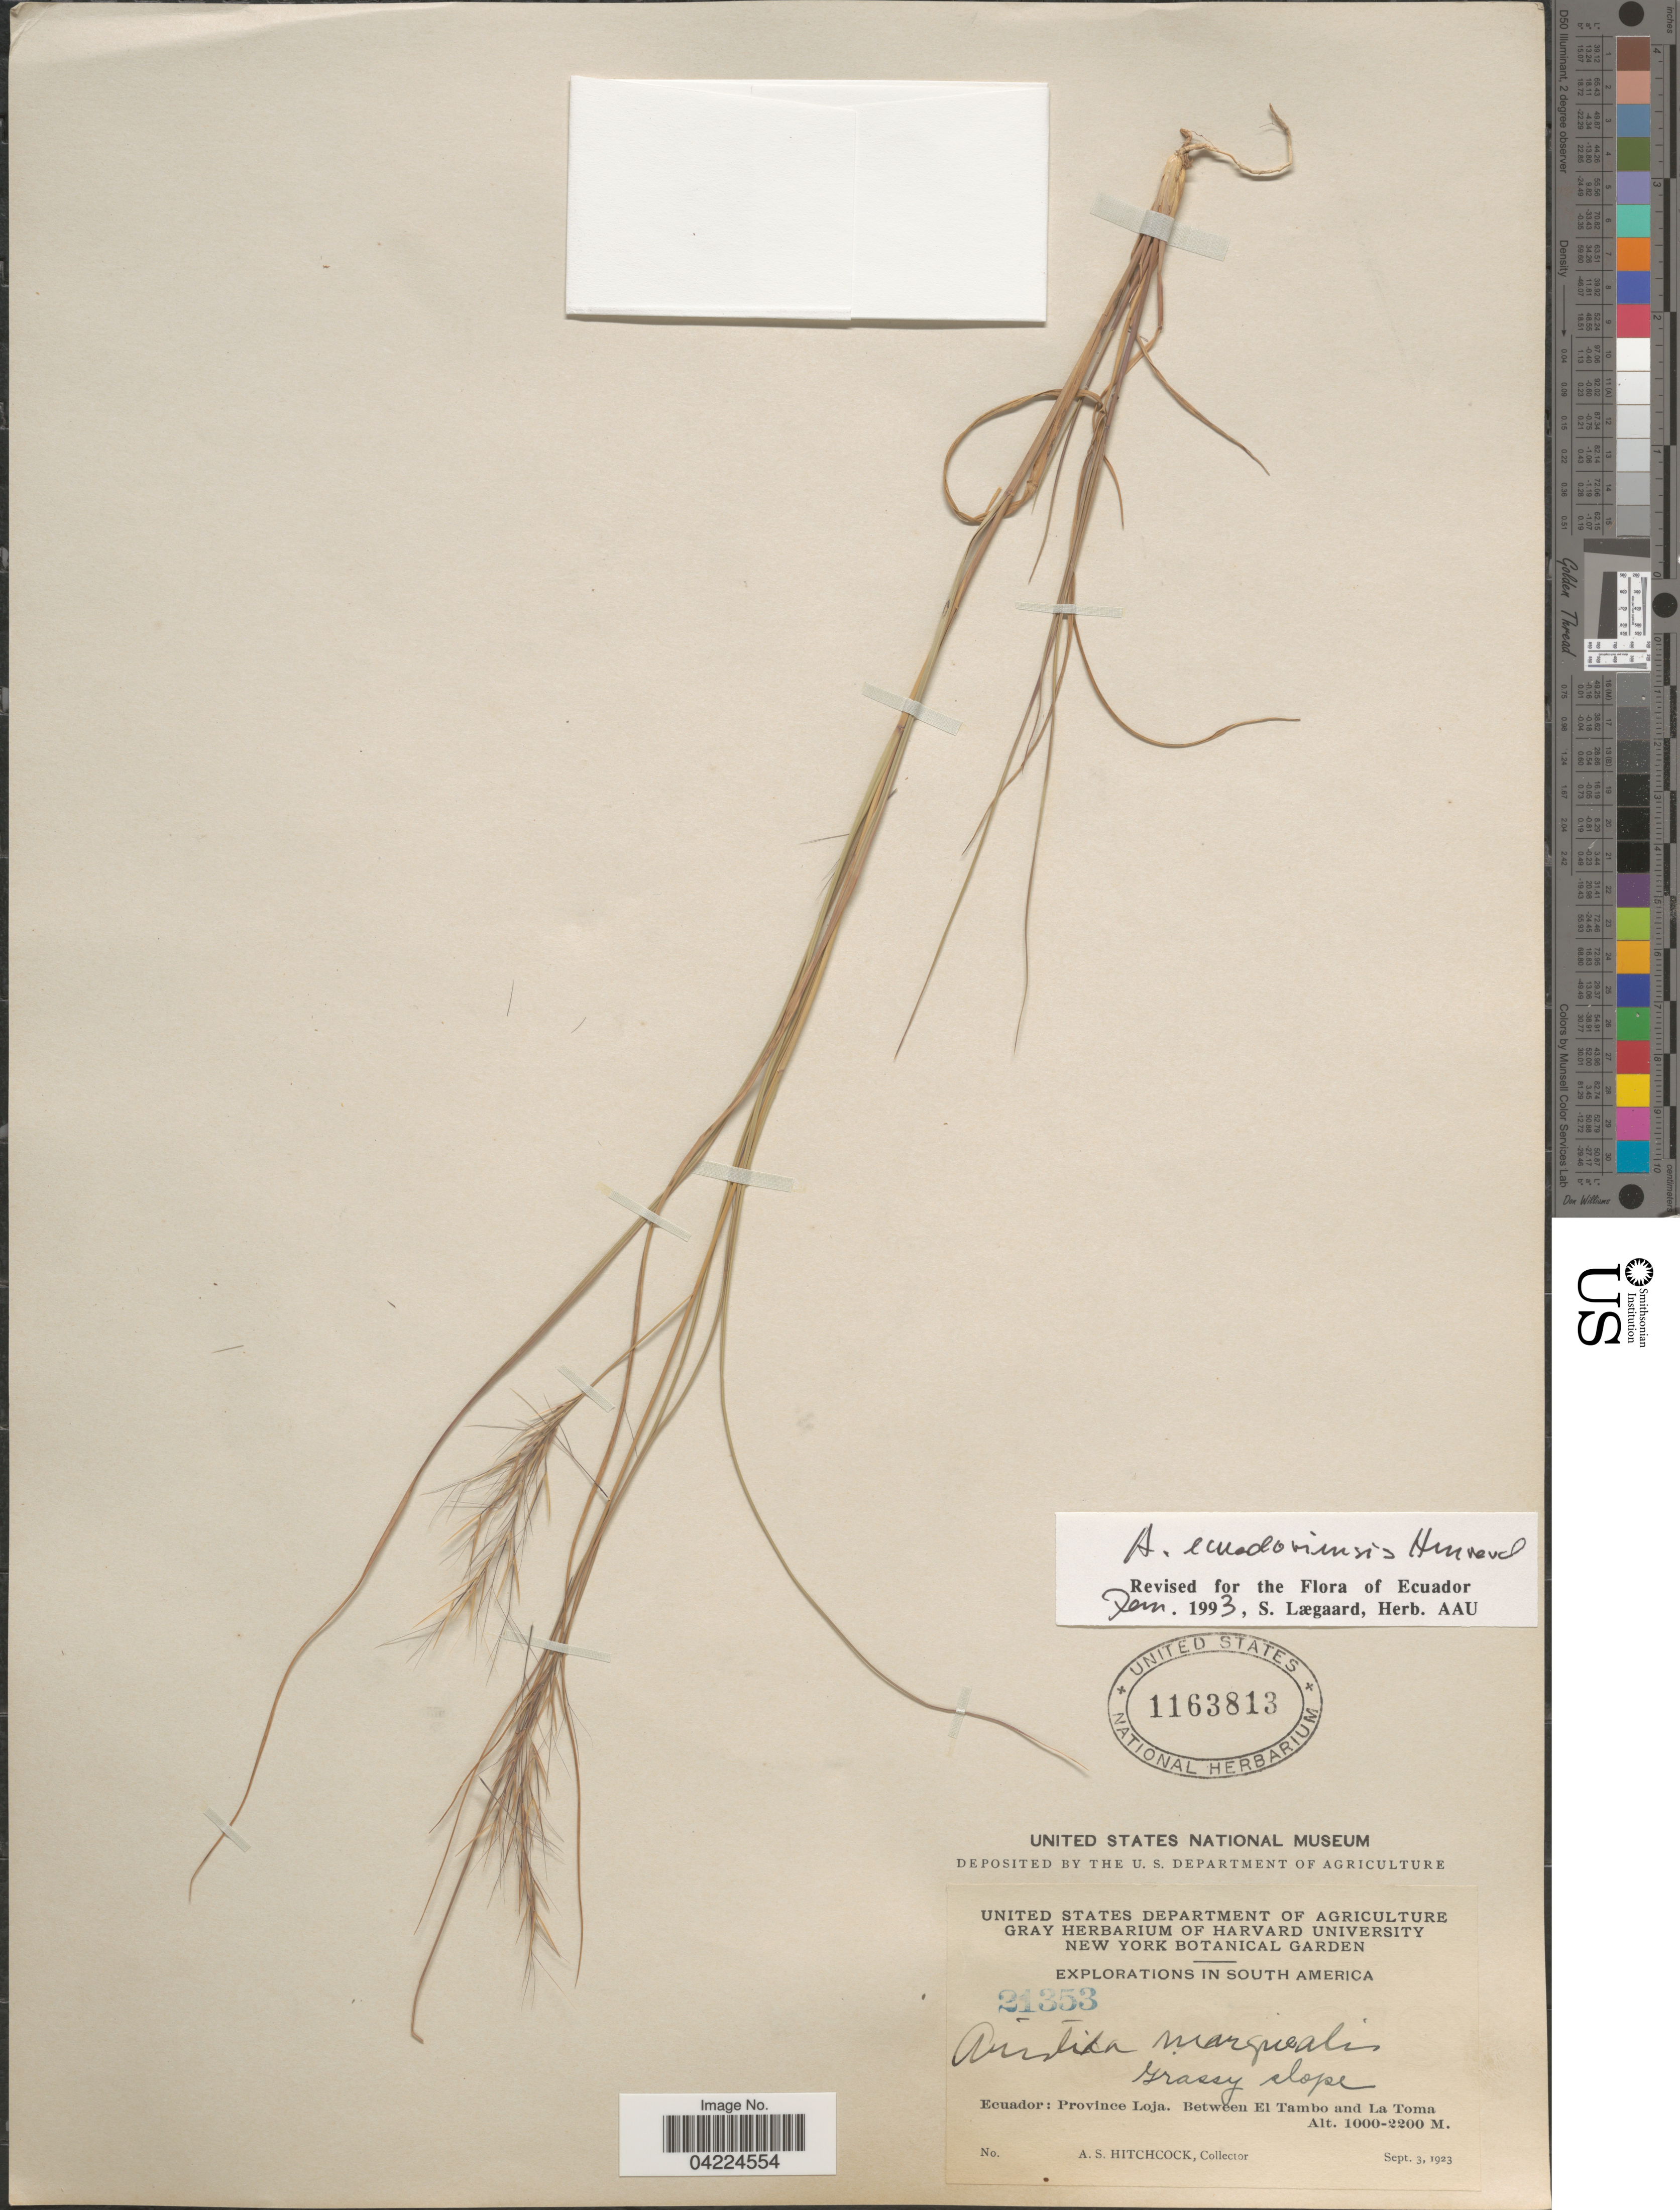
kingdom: Plantae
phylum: Tracheophyta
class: Liliopsida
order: Poales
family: Poaceae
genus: Aristida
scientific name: Aristida ecuadoriensis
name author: Henr.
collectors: A. S. Hitchcock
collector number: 21353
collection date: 1923-09-03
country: Ecuador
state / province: Loja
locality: Explorations in South America. Between El Tambo and La Toma.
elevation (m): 1000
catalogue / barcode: US 1163813